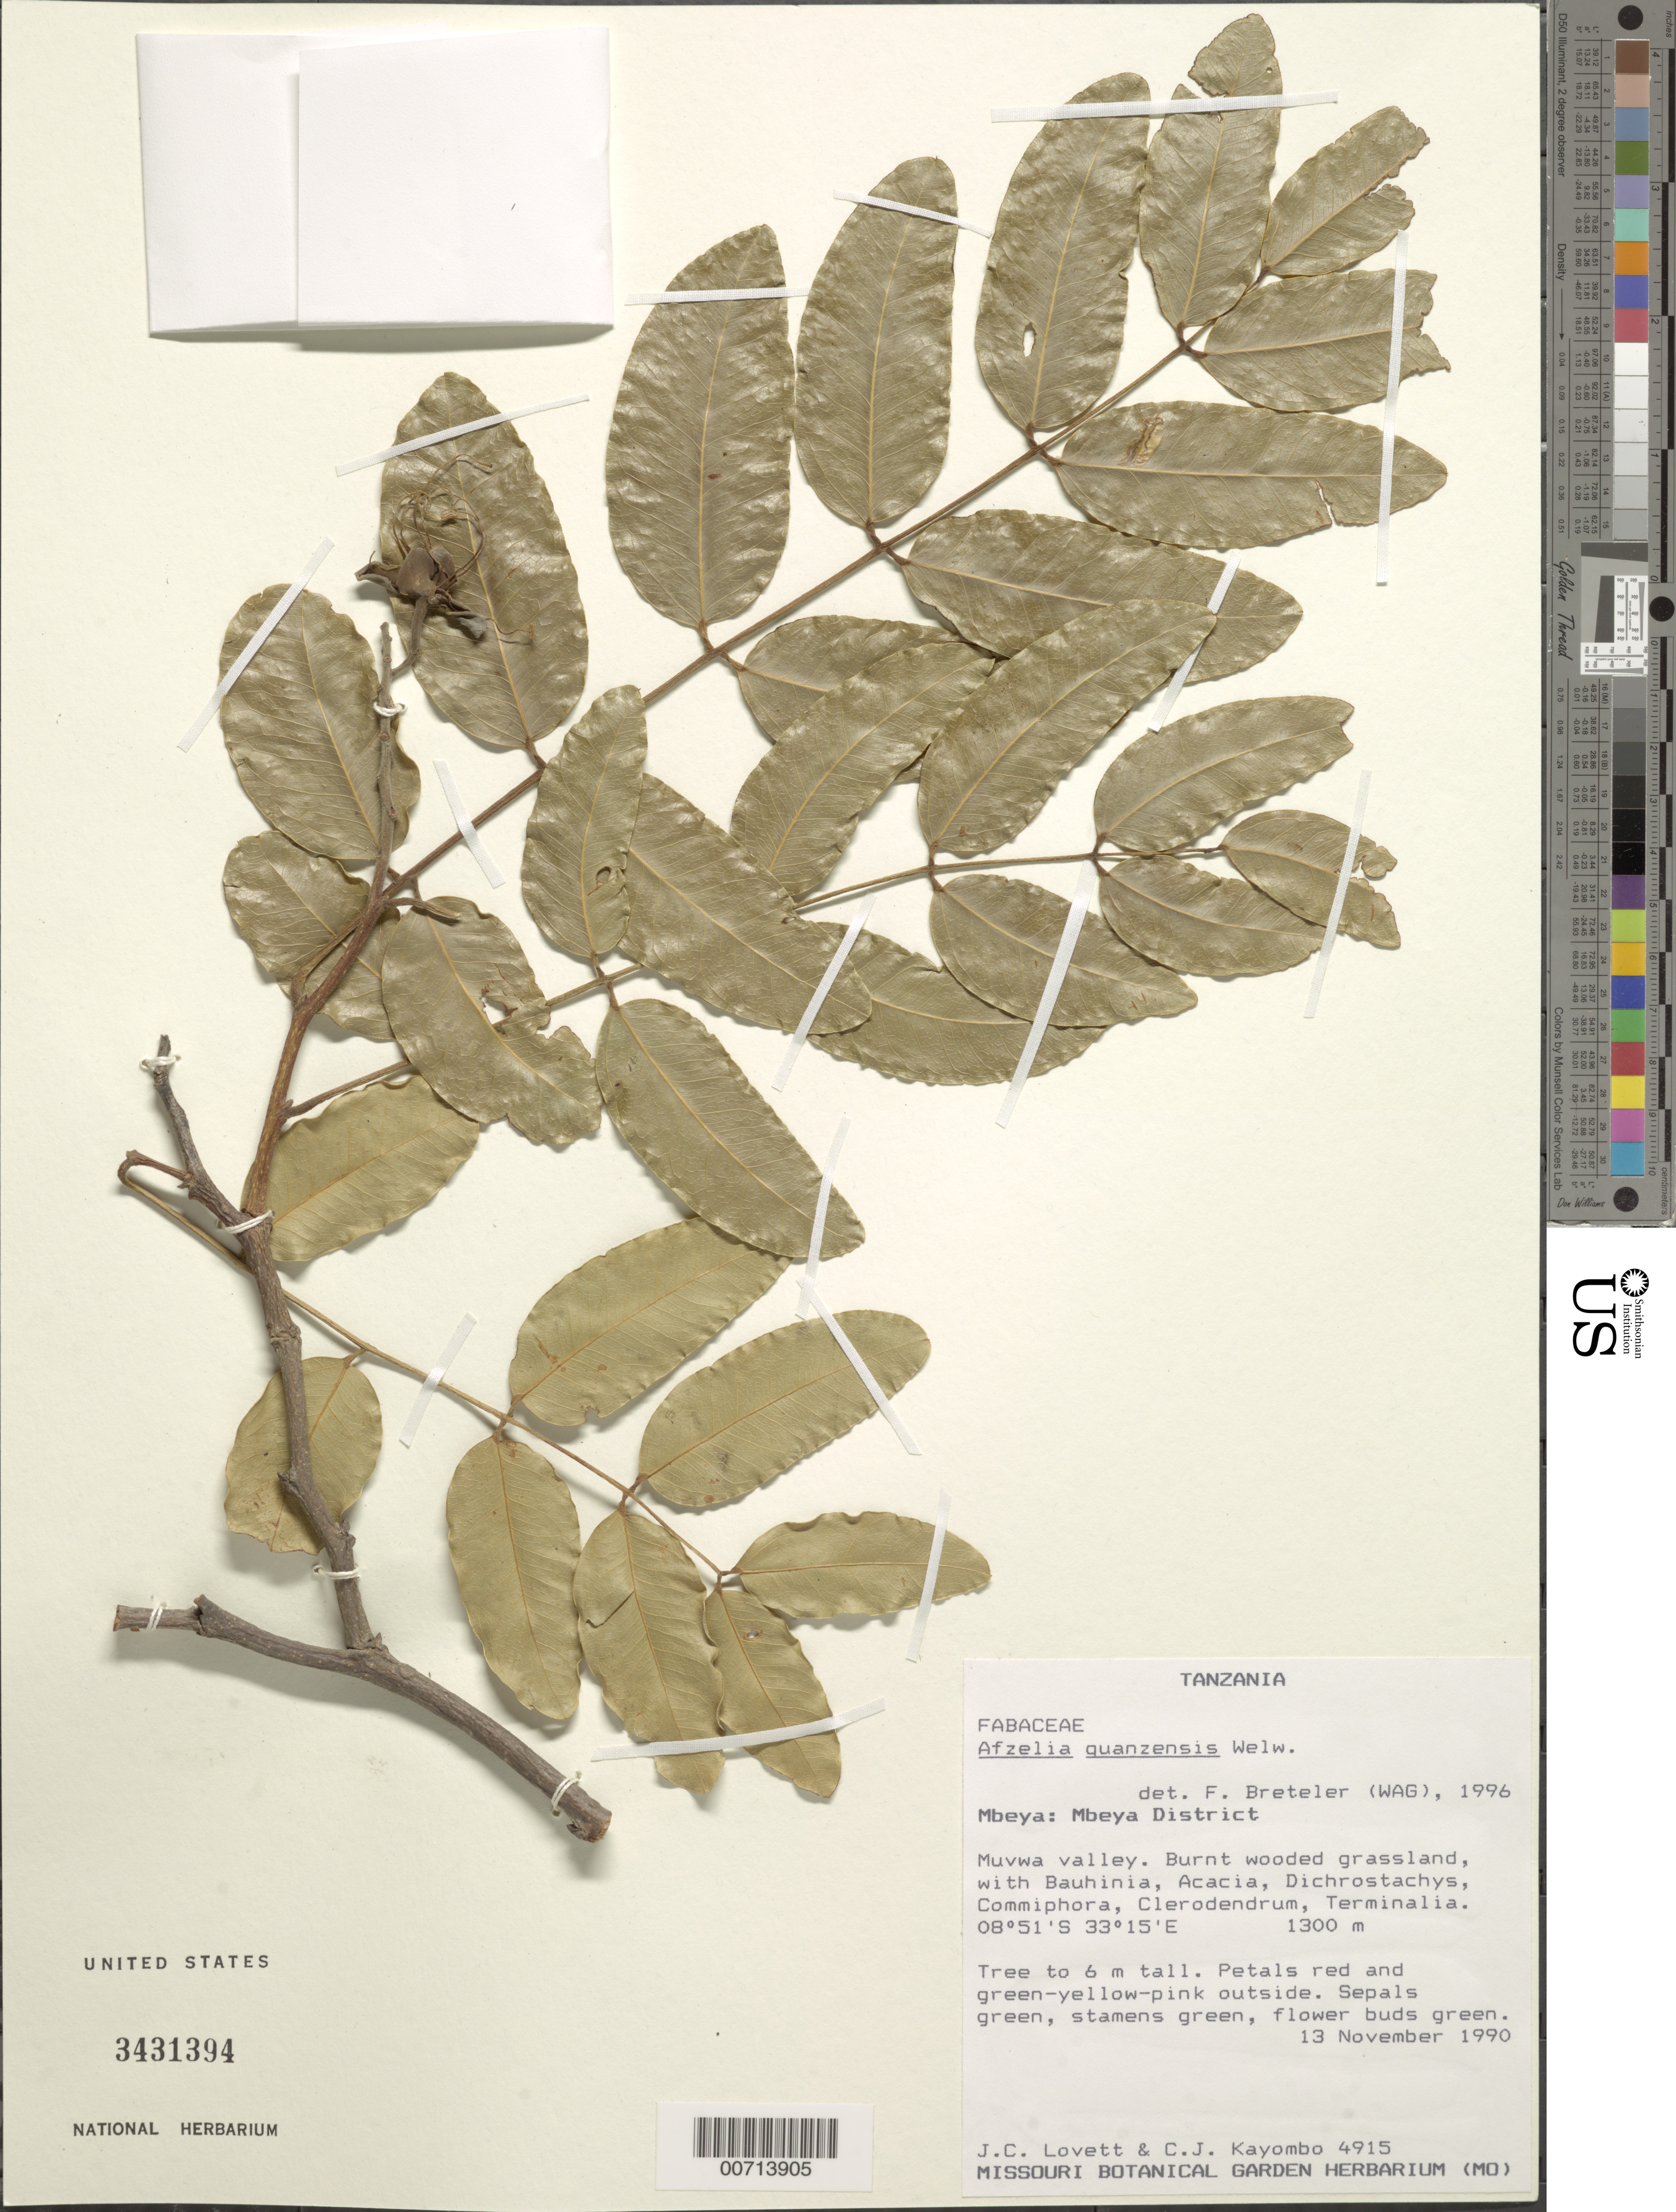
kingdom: Plantae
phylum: Tracheophyta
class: Magnoliopsida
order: Fabales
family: Fabaceae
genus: Afzelia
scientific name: Afzelia quanzensis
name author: Welw.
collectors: J. Lovett & C. J. Kayombo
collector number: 4915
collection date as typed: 13 Nov 1990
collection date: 1990-11-13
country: Tanzania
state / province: Mbeya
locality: Mbeya Dist., Muvwa valleu.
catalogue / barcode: US 3431394